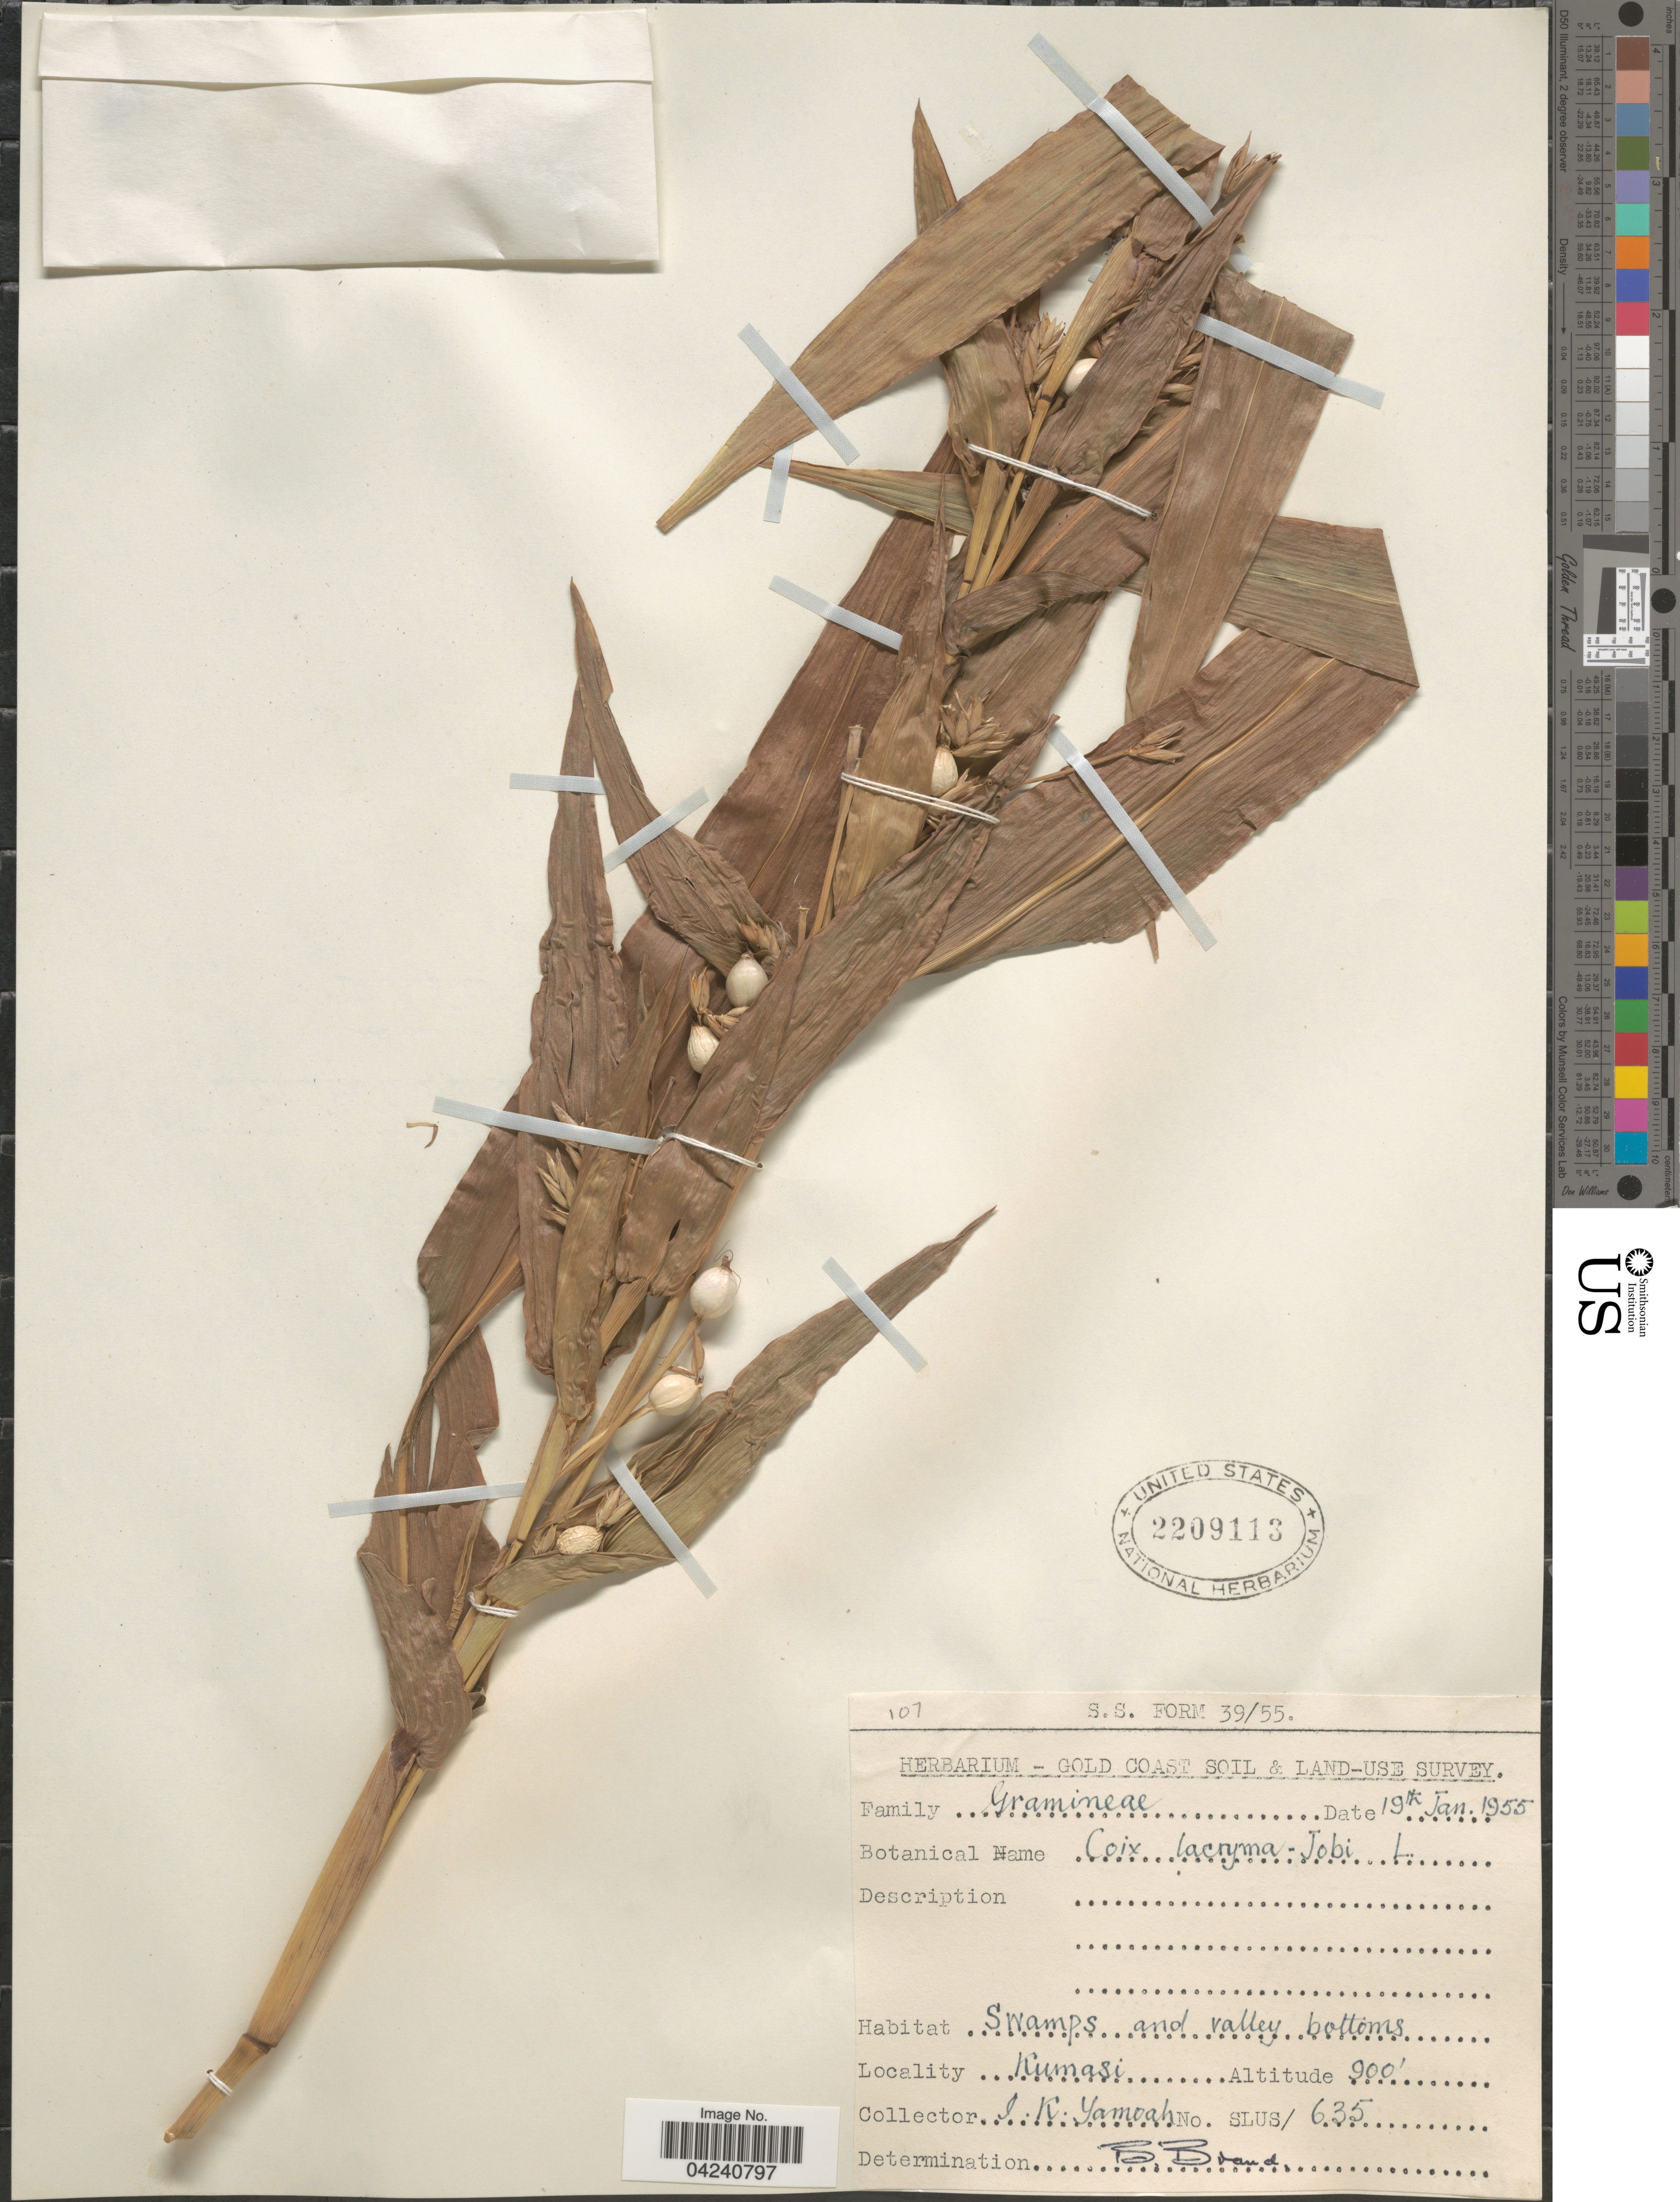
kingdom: Plantae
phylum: Tracheophyta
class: Liliopsida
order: Poales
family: Poaceae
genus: Coix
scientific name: Coix lacryma-jobi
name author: L.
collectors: I. Yamoah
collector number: SLUS/635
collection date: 1955-01-19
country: Ghana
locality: Gold Coast Soil & Land-Use Survey. Kumasi.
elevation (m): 274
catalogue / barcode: US 2209113